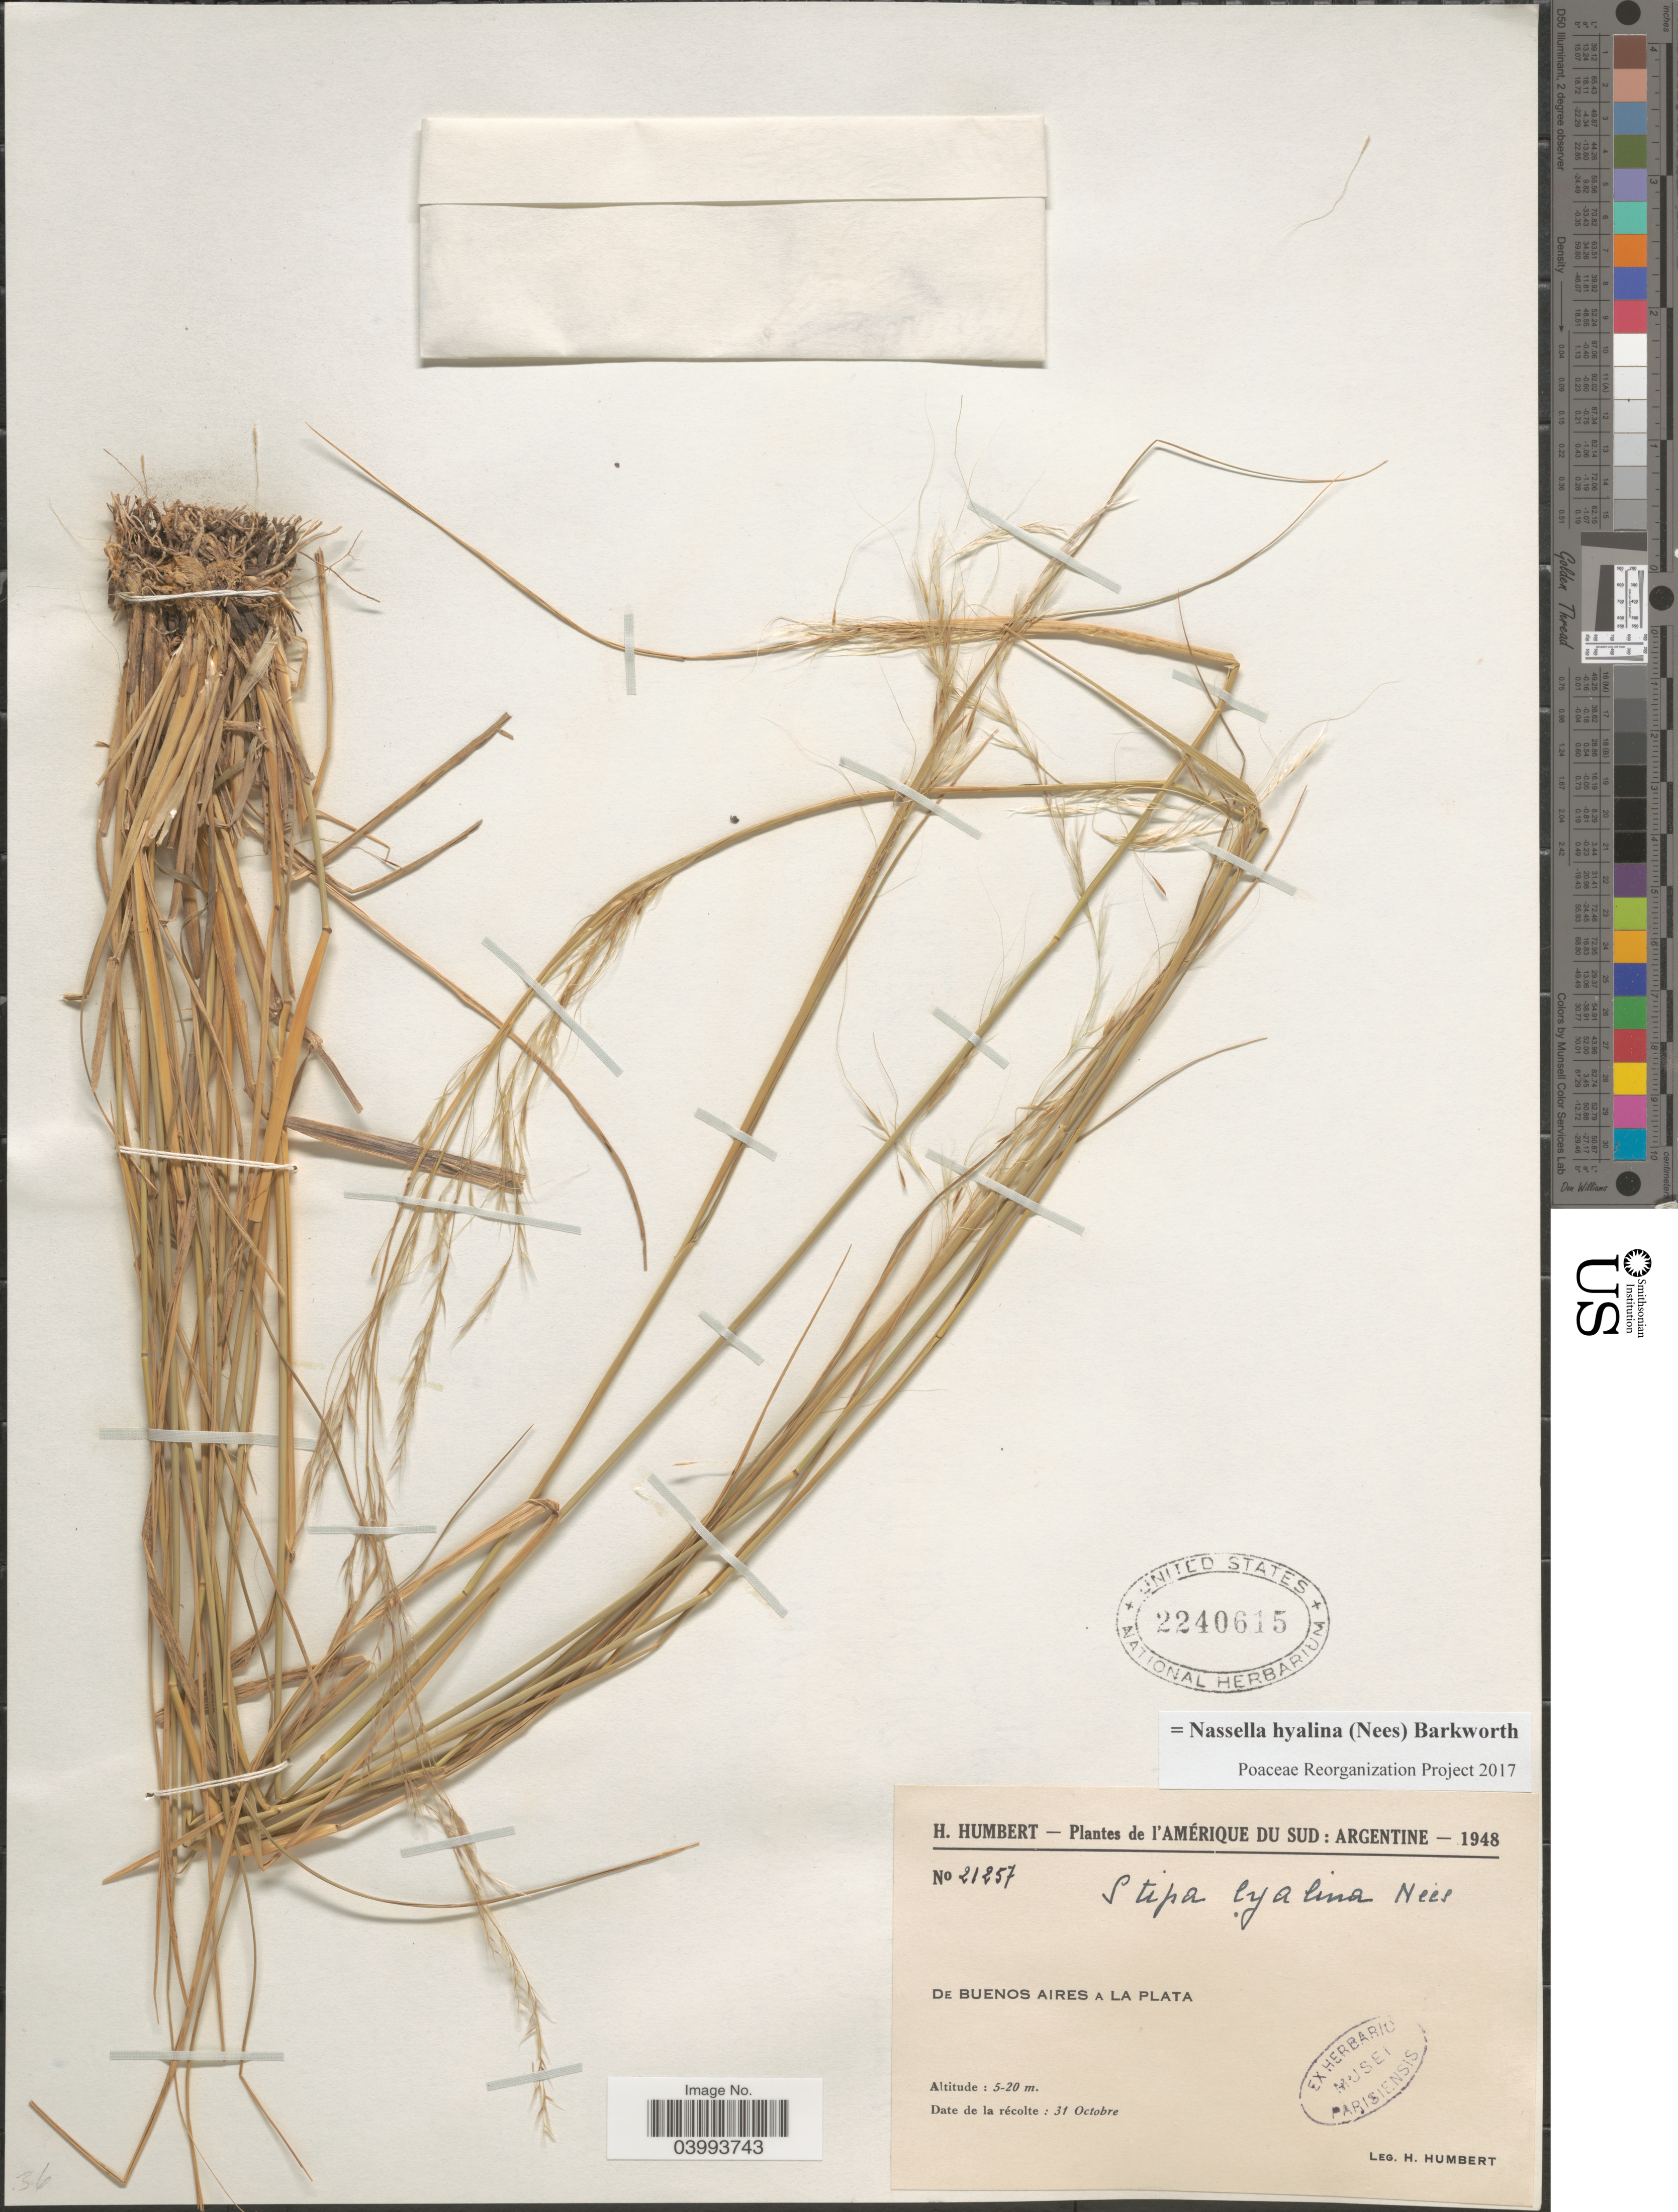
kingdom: Plantae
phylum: Tracheophyta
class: Liliopsida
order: Poales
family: Poaceae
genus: Nassella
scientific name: Nassella hyalina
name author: (Nees) Barkworth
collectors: H. Humbert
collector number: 21257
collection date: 1948-10-31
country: Argentina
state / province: Buenos Aires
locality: L'Amérique du Sud. De Buenos Aires a La Plata.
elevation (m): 5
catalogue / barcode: US 2240615